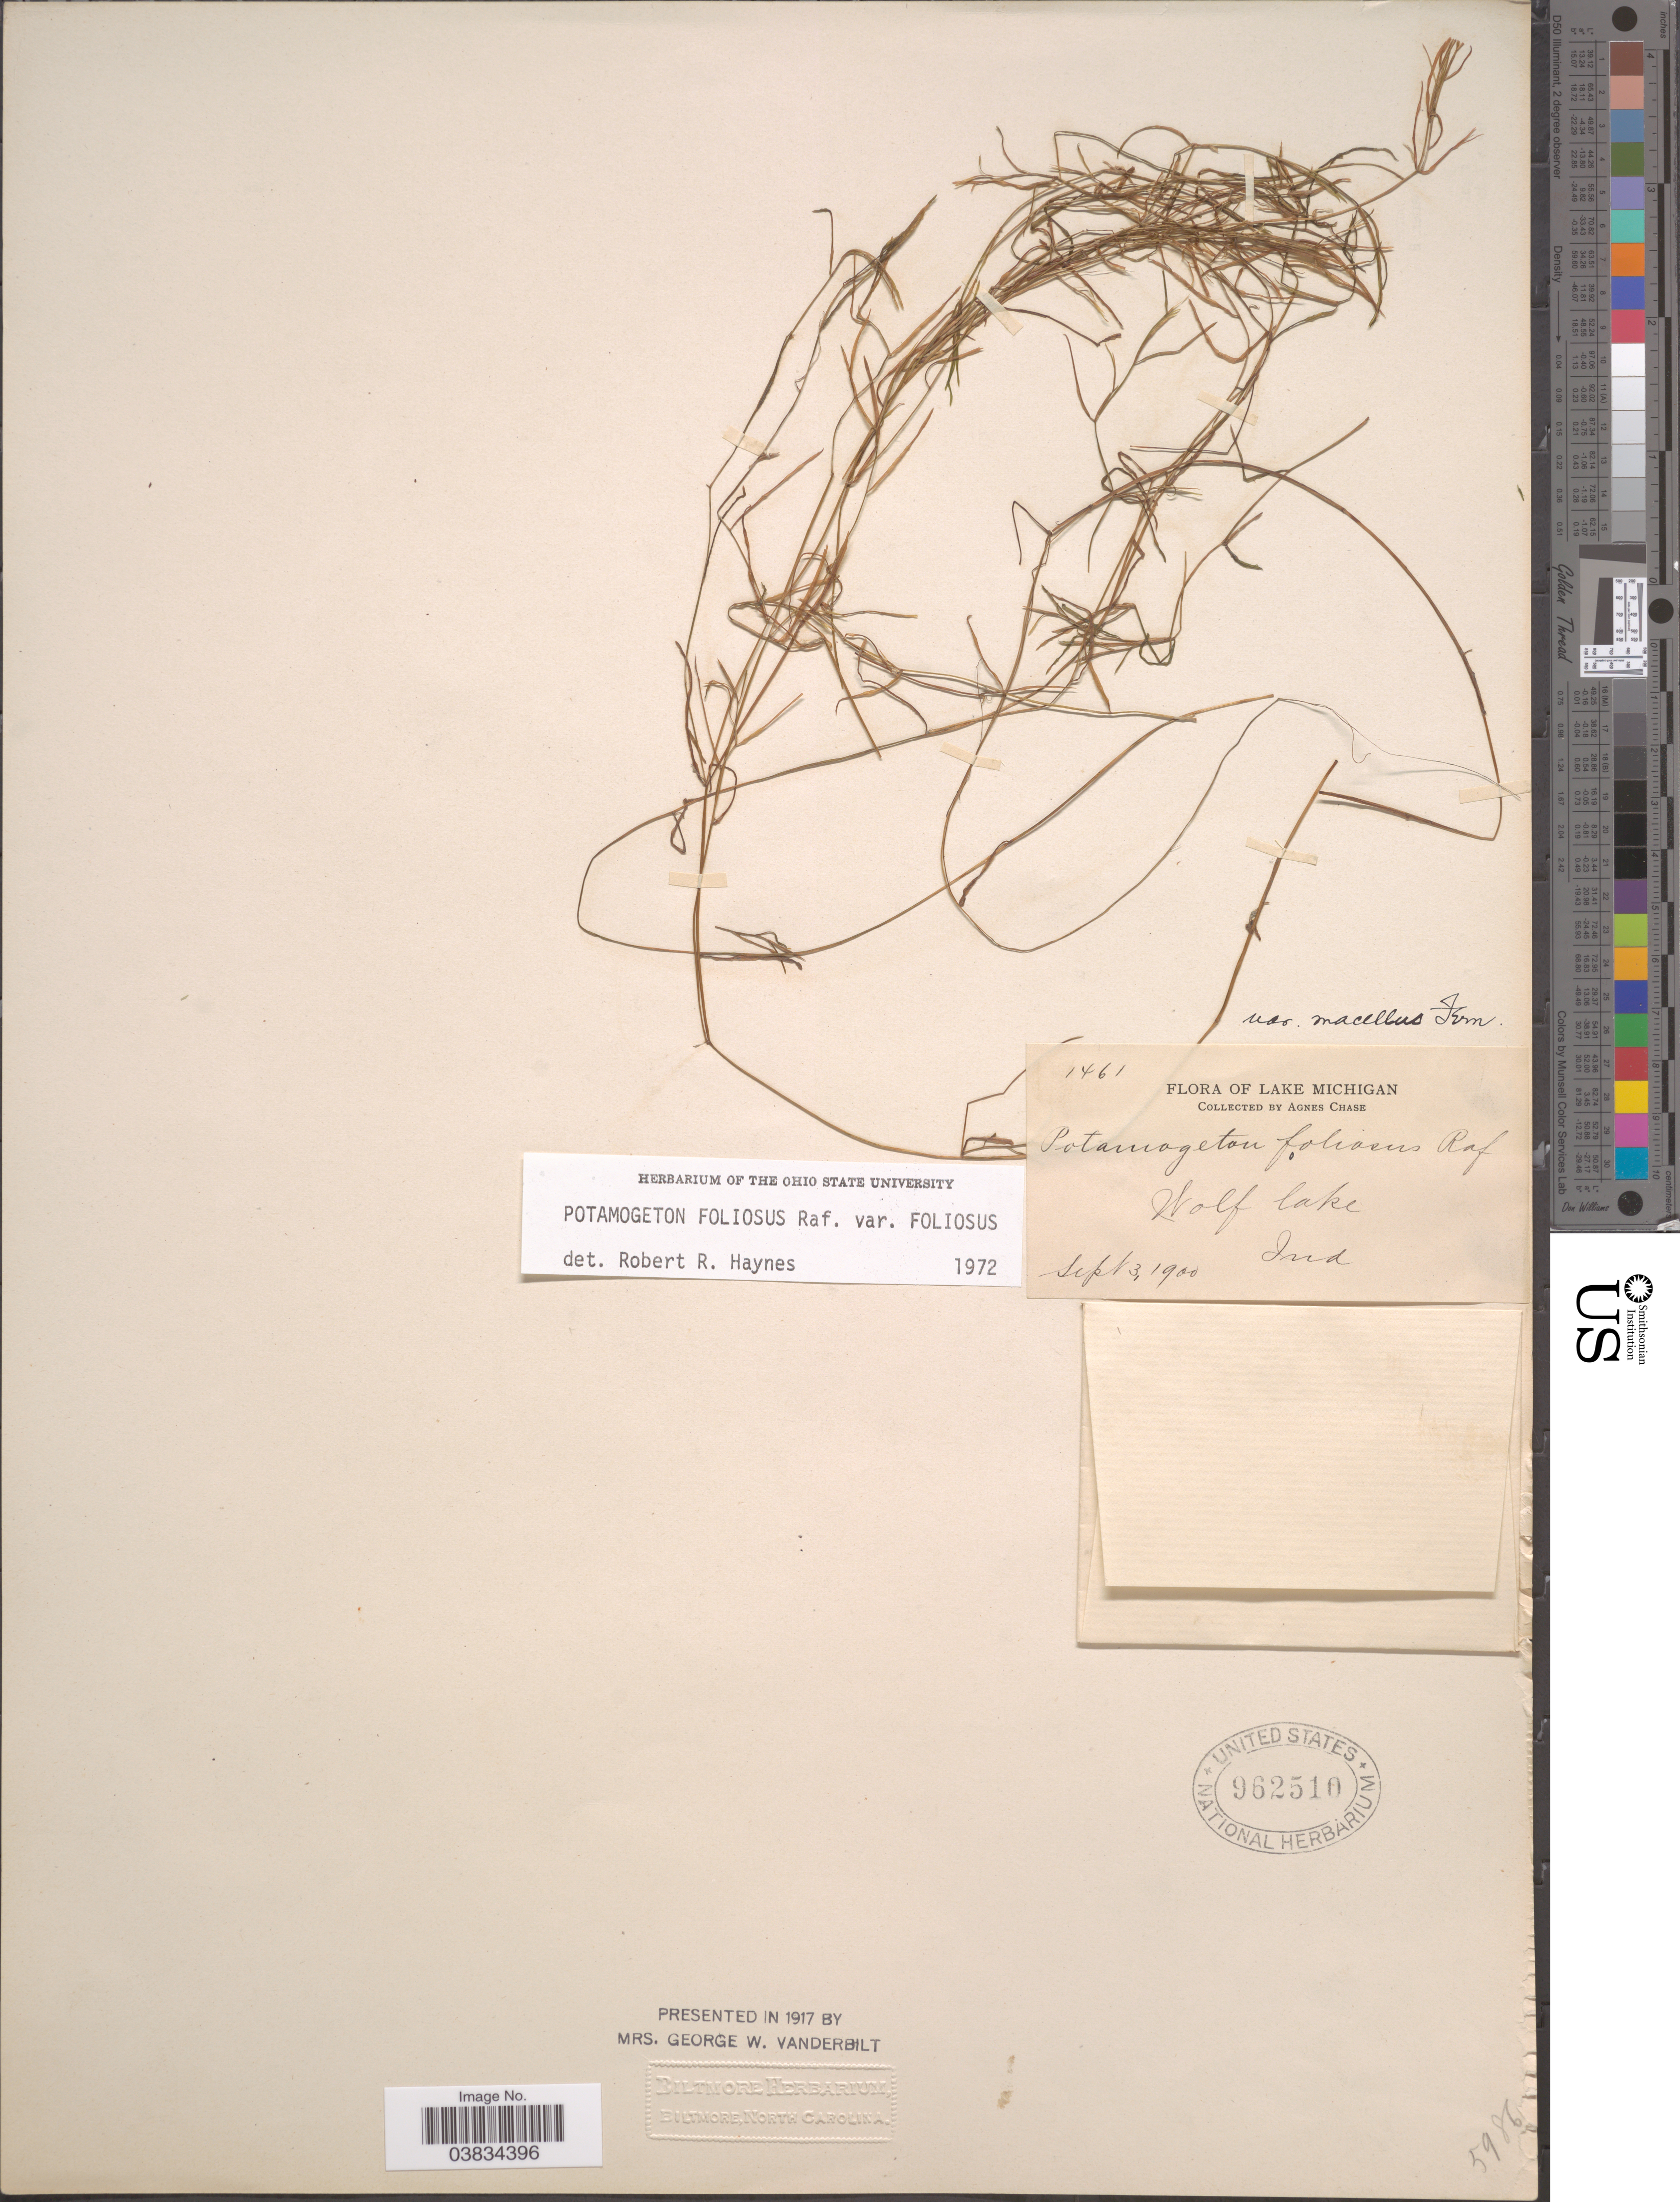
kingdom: Plantae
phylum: Tracheophyta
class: Liliopsida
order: Alismatales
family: Potamogetonaceae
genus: Potamogeton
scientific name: Potamogeton foliosus var. foliosus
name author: Raf.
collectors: A. Chase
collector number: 1461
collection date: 1900-09-03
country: United States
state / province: Indiana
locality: Lake Michigan. Wolf lake, Ind.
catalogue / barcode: US 962510